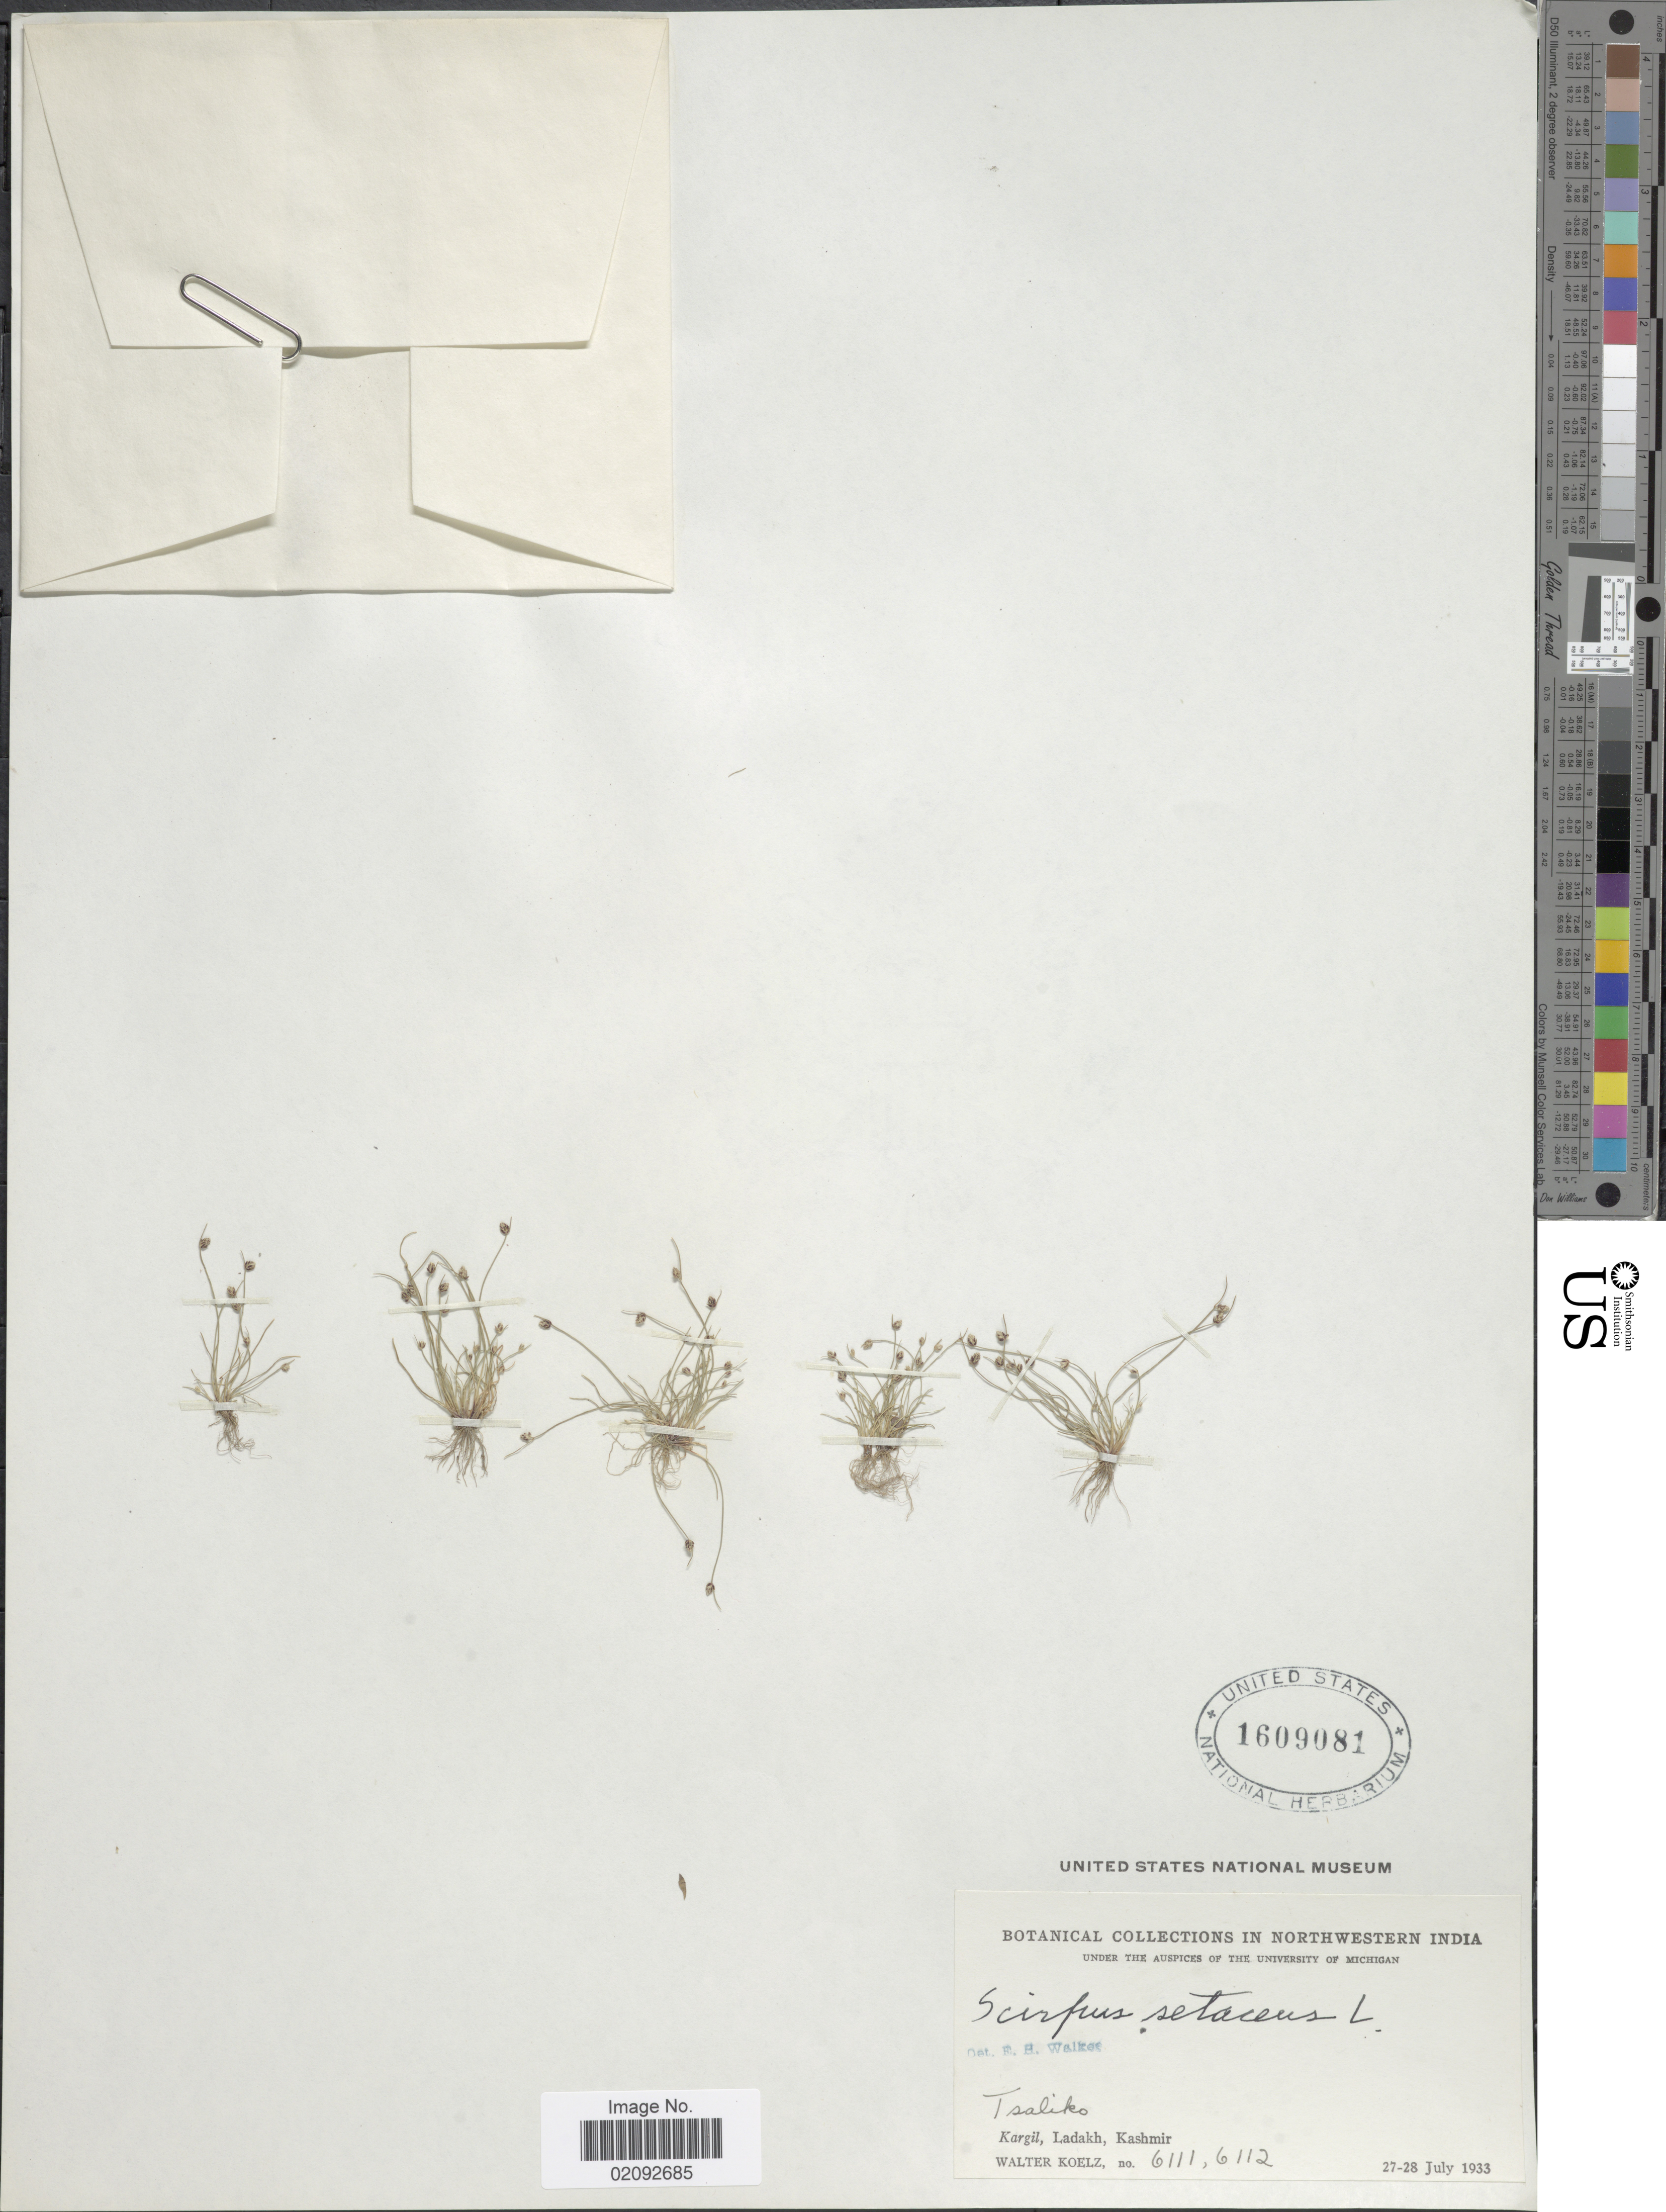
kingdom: Plantae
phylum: Tracheophyta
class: Liliopsida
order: Poales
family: Cyperaceae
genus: Isolepis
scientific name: Isolepis setacea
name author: (L.) R. Br.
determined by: Strong, Mark T., (BOT), Smithsonian Institution - National Museum of Natural History (UNITED STATES)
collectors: W. N. Koelz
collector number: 6111/6112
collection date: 1933-07-27/1933-07-28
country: India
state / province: Jammu and Kashmir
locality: Northwestern India, Tsaliko, Kargil, Ladakh, Kashmir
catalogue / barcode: US 1609081